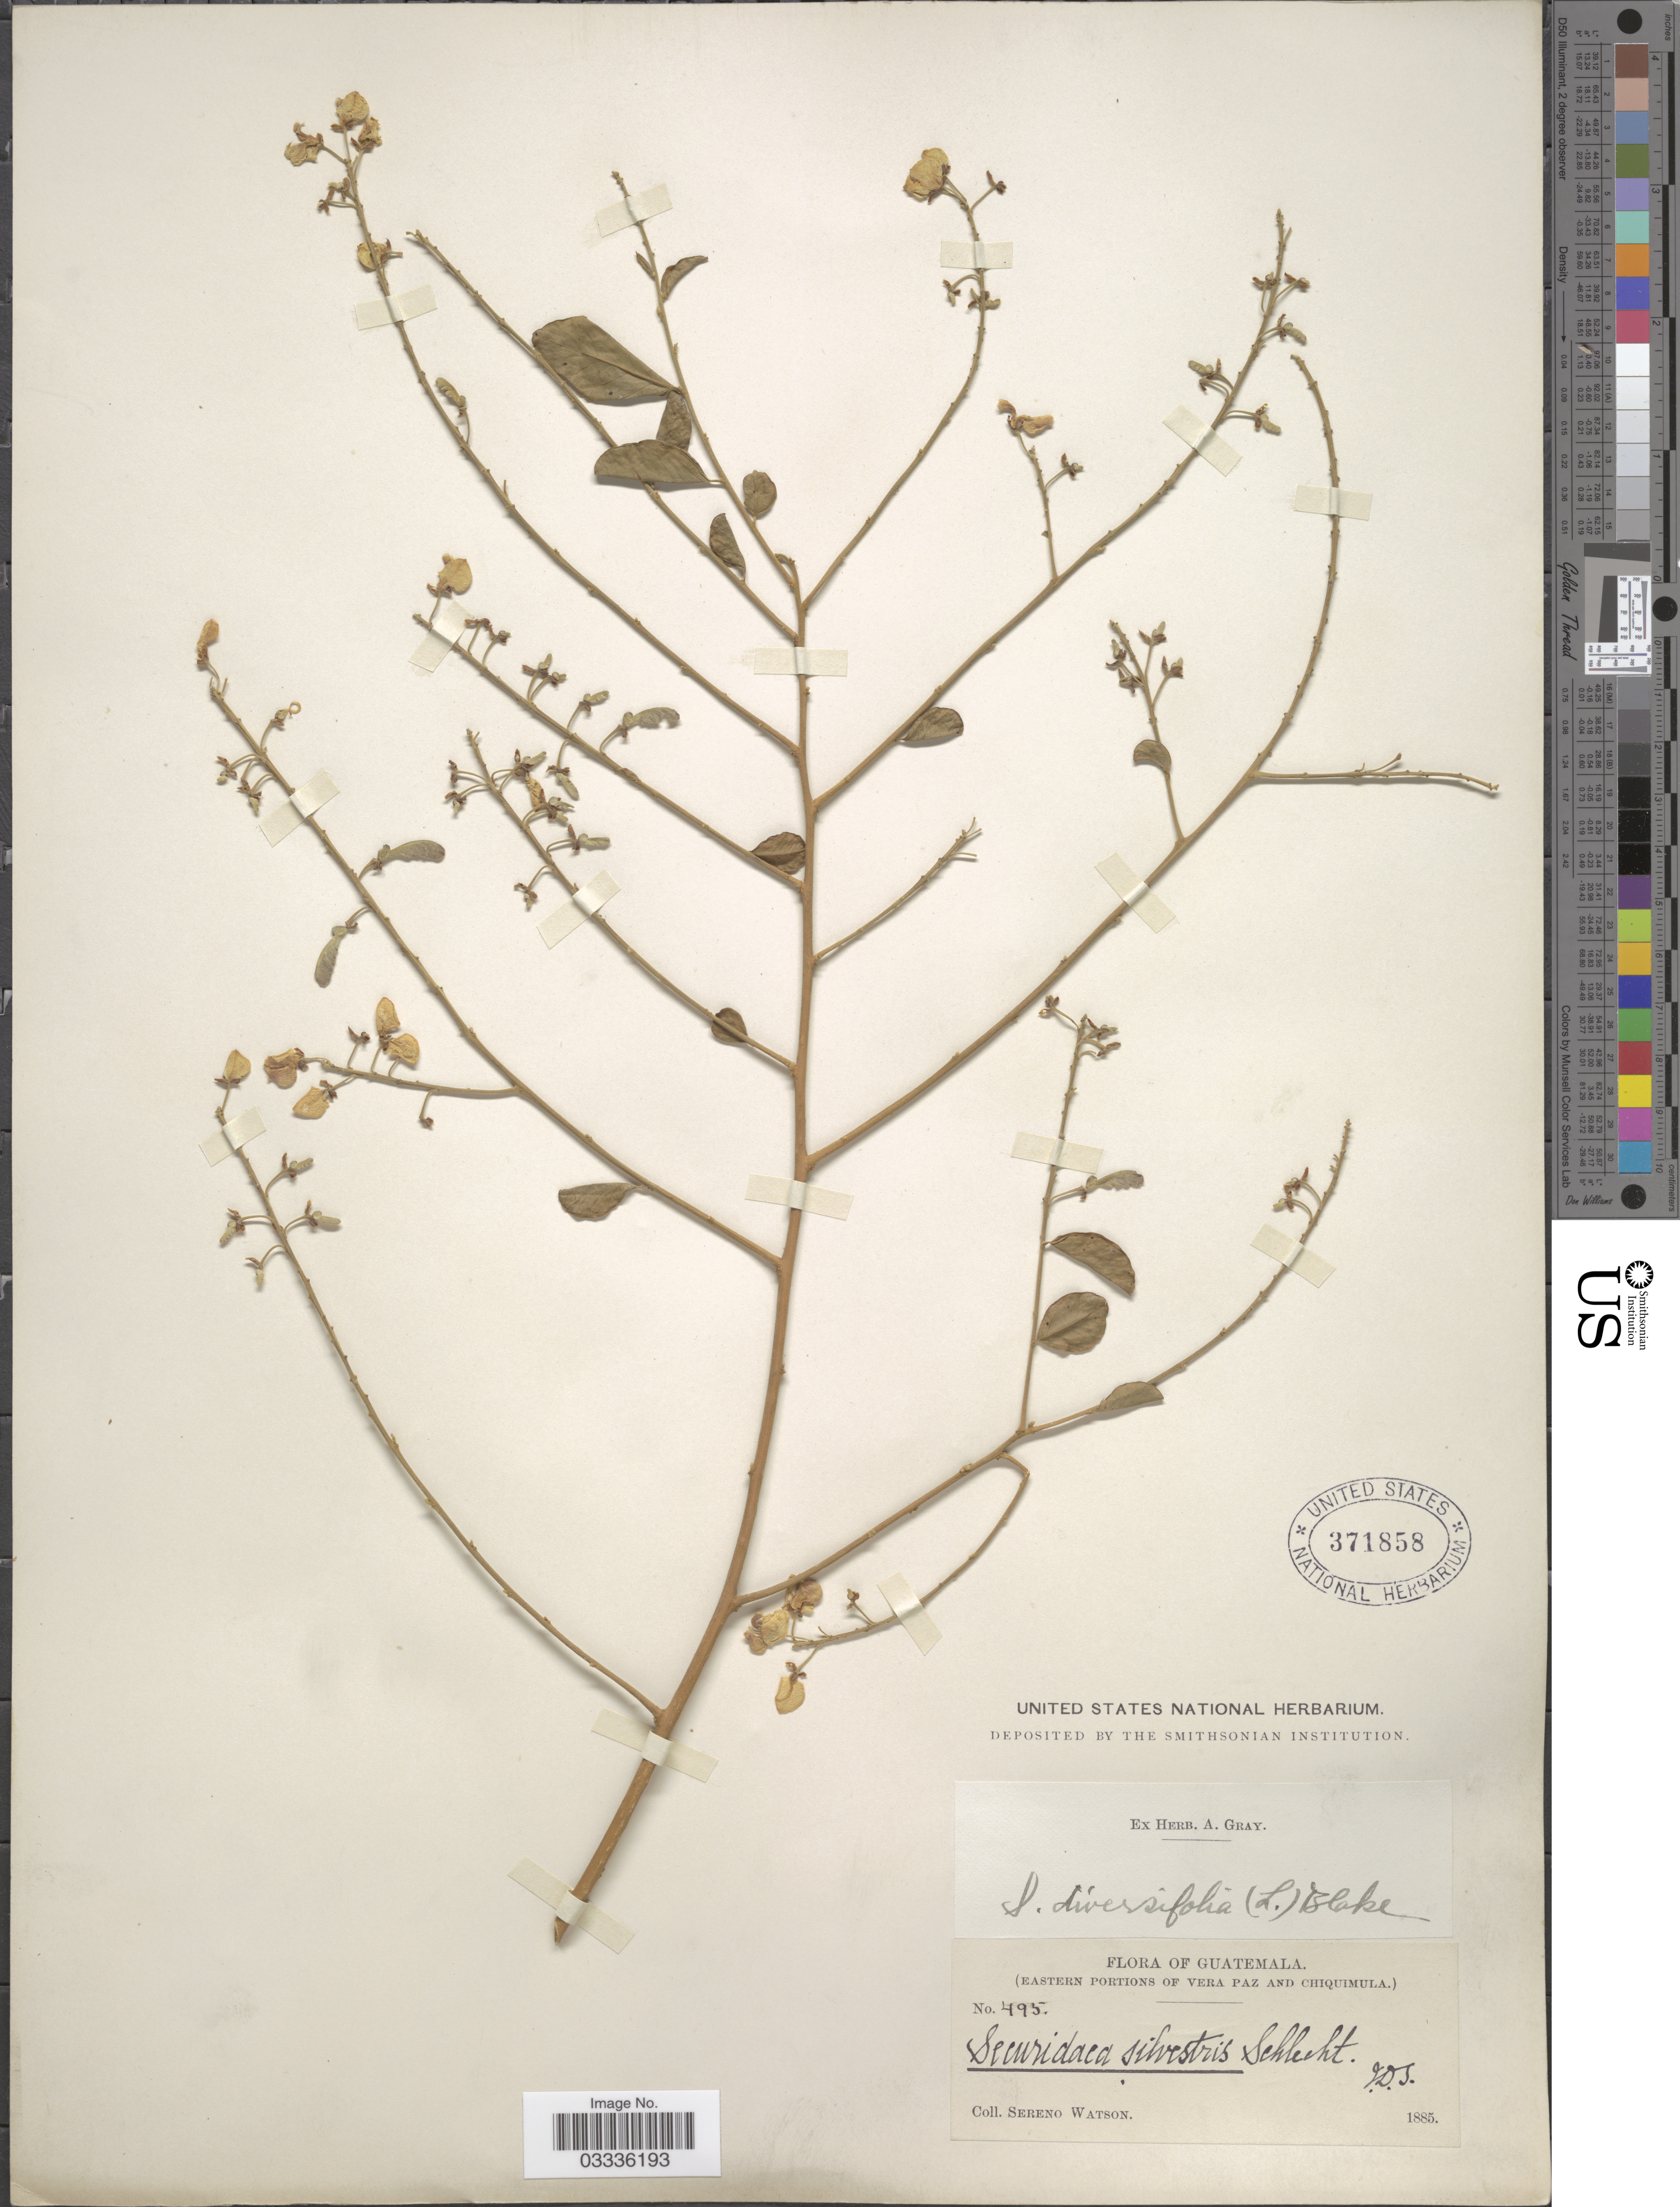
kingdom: Plantae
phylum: Tracheophyta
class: Magnoliopsida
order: Fabales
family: Polygalaceae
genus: Securidaca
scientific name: Securidaca diversifolia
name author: (L.) S.F. Blake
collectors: S. Watson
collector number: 495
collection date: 1885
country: Guatemala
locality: Eastern portions of Vera Paz and Chiquimula.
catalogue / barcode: US 371858